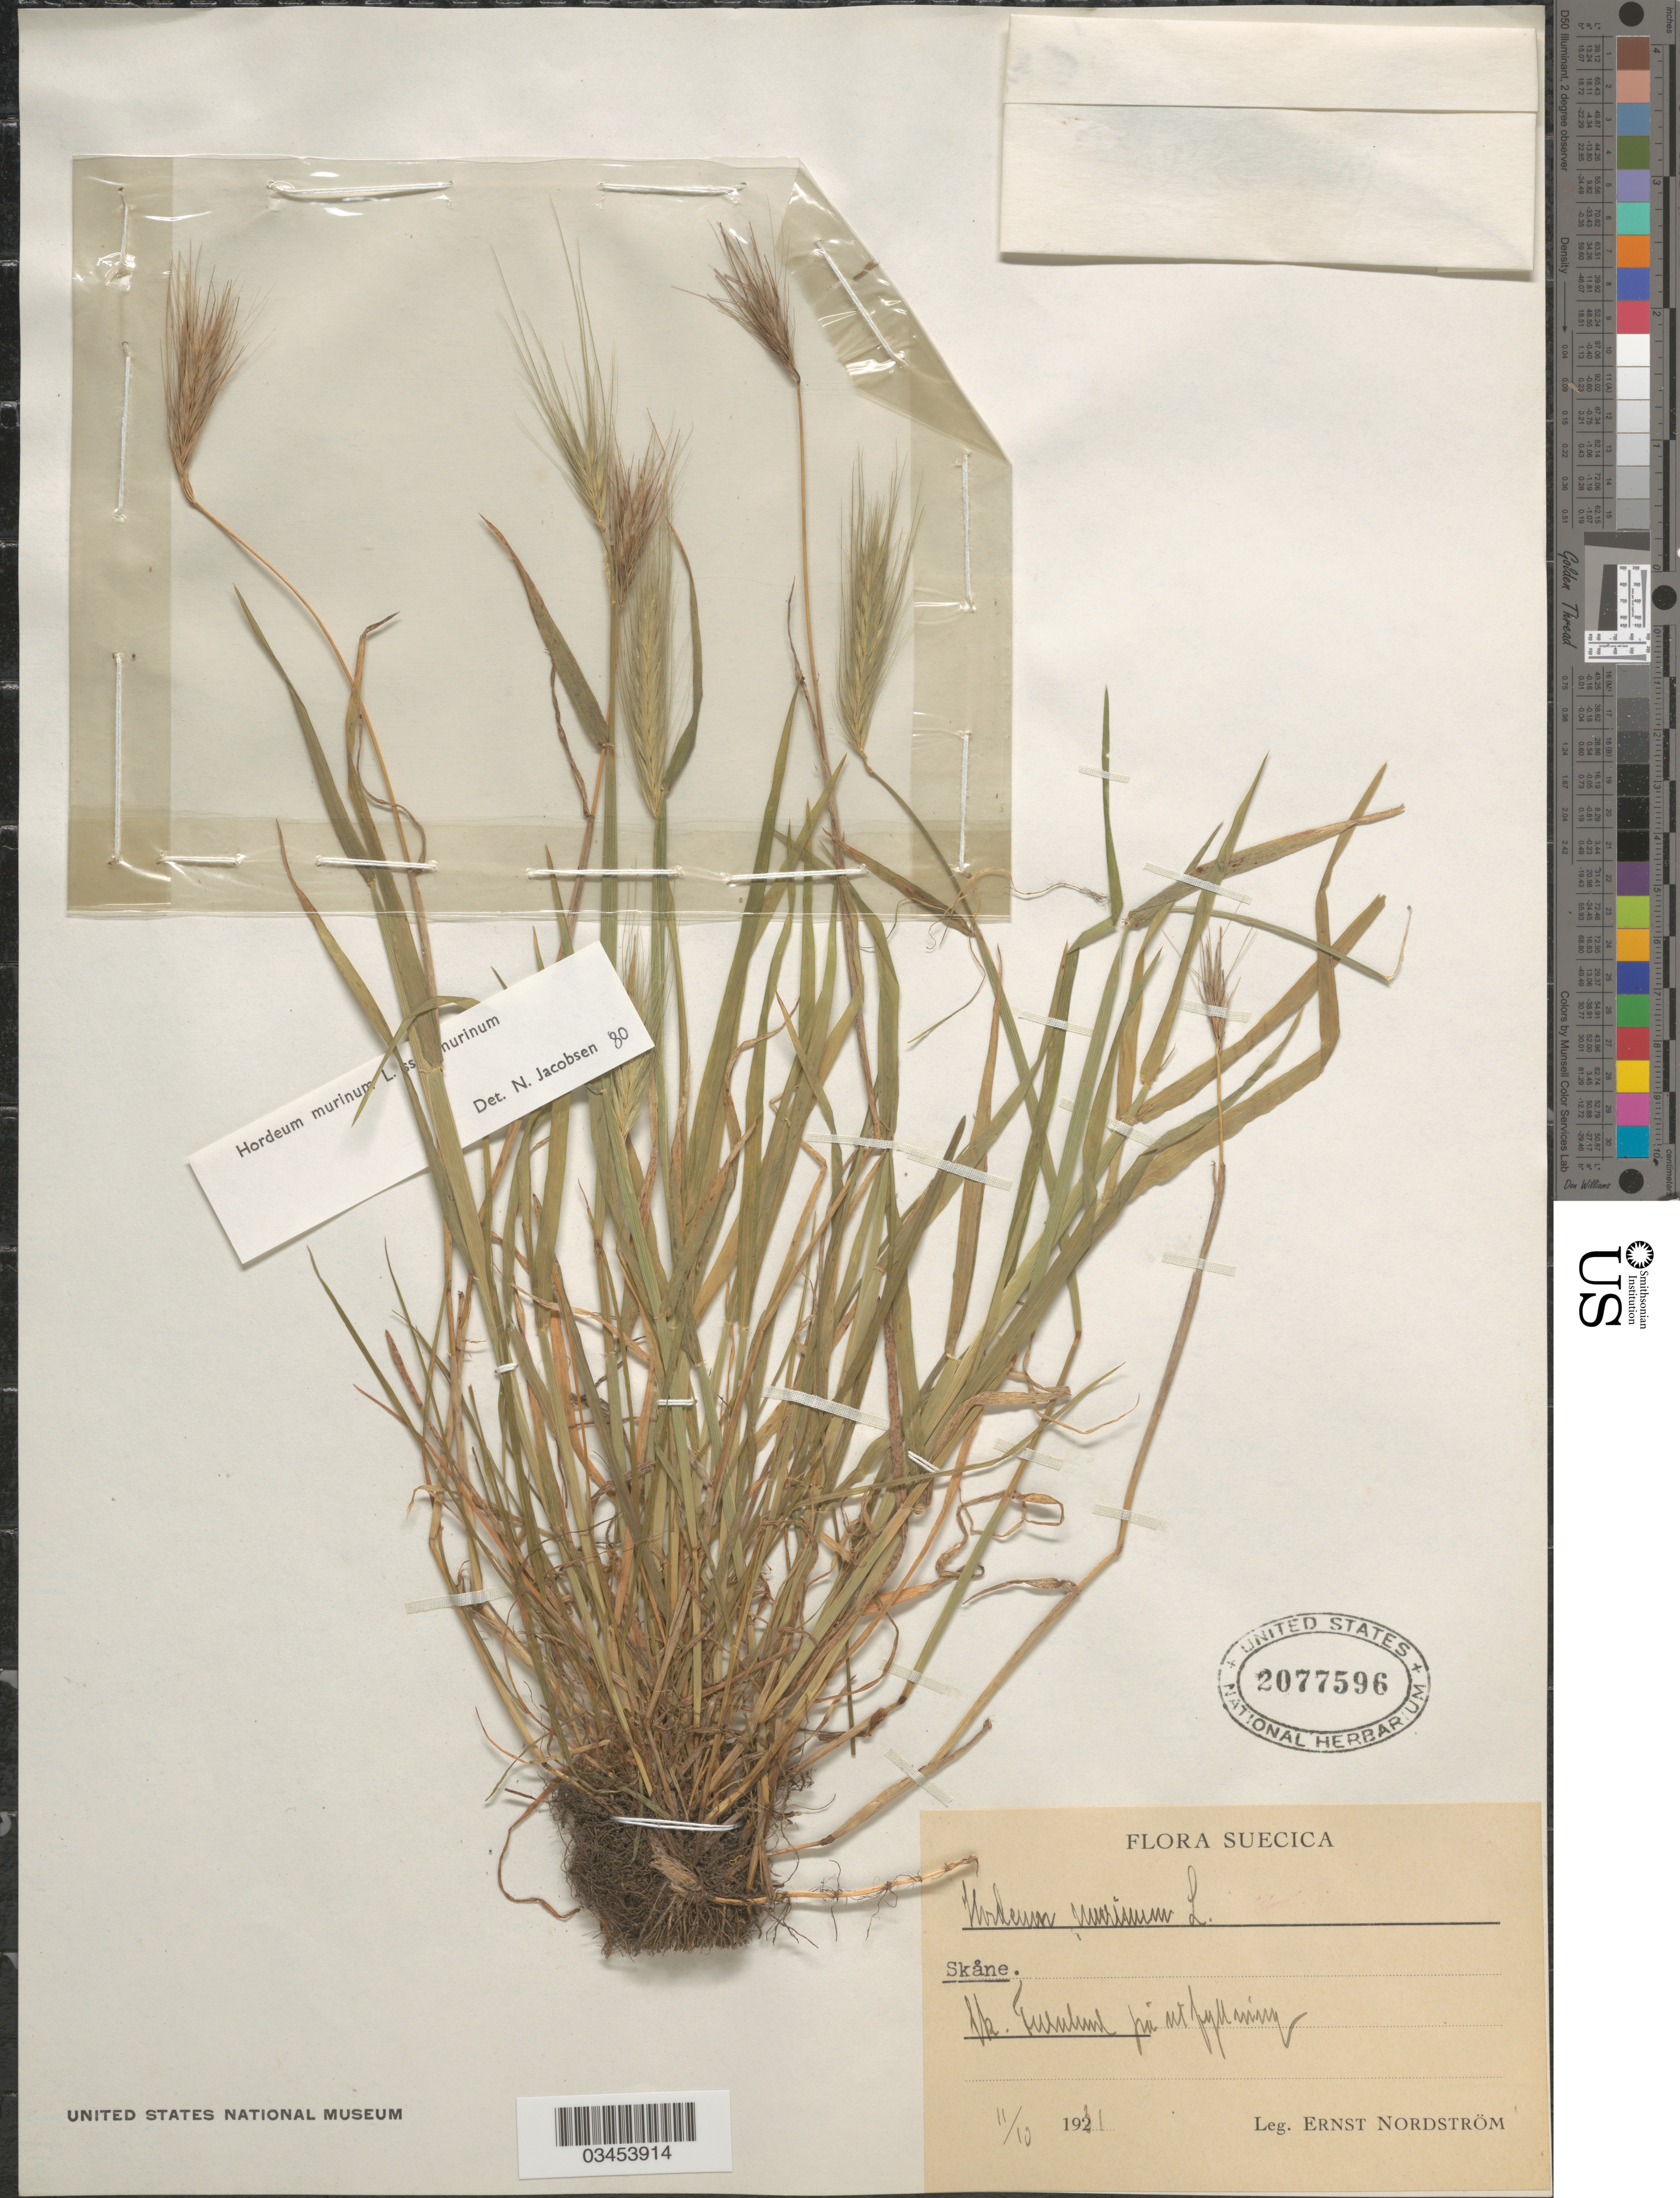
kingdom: Plantae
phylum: Tracheophyta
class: Liliopsida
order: Poales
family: Poaceae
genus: Hordeum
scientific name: Hordeum murinum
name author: L.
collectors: E. Nordström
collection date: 1931-10-11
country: Sweden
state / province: Skåne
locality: Suecica. [Foreign script]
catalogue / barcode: US 2077596